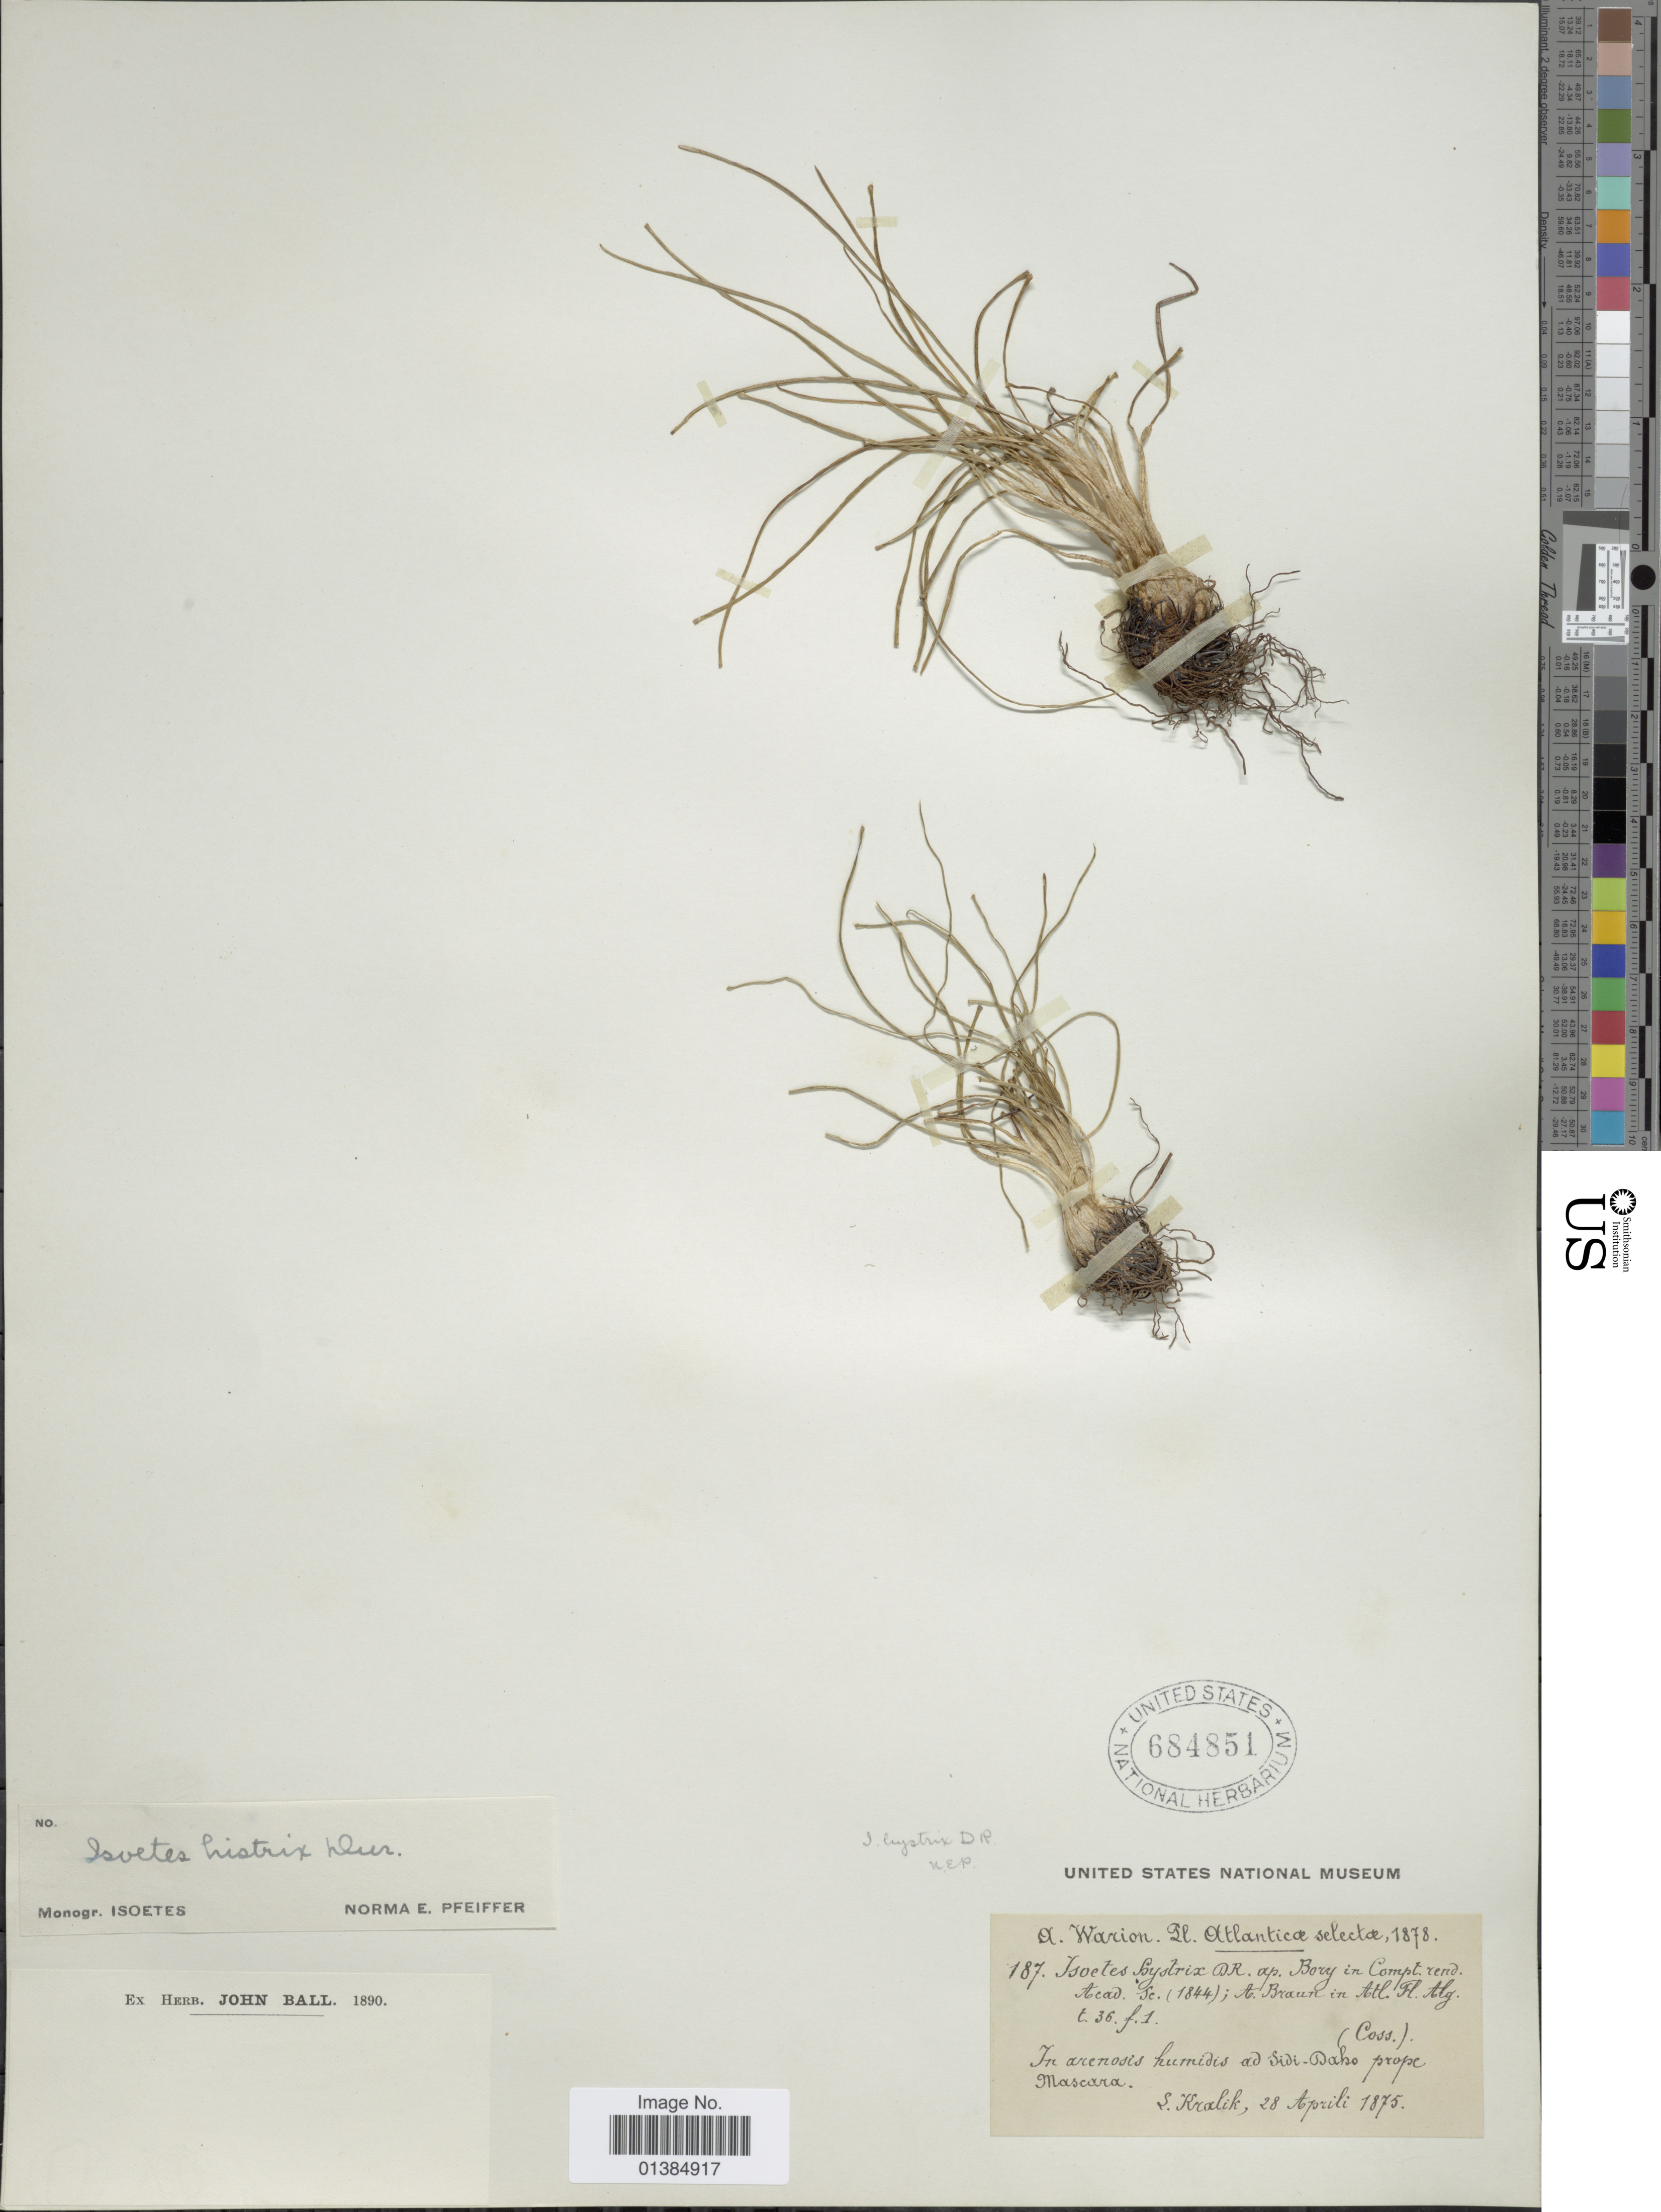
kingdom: Plantae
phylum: Tracheophyta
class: Lycopodiopsida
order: Isoetales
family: Isoetaceae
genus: Isoetes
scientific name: Isoetes histrix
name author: Bory & Durieu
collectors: L. Kralik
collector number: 187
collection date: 1875-04-28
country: Algeria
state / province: Muaskar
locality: In arenosis humidis ad Sidi-Daho.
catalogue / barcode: US 684851